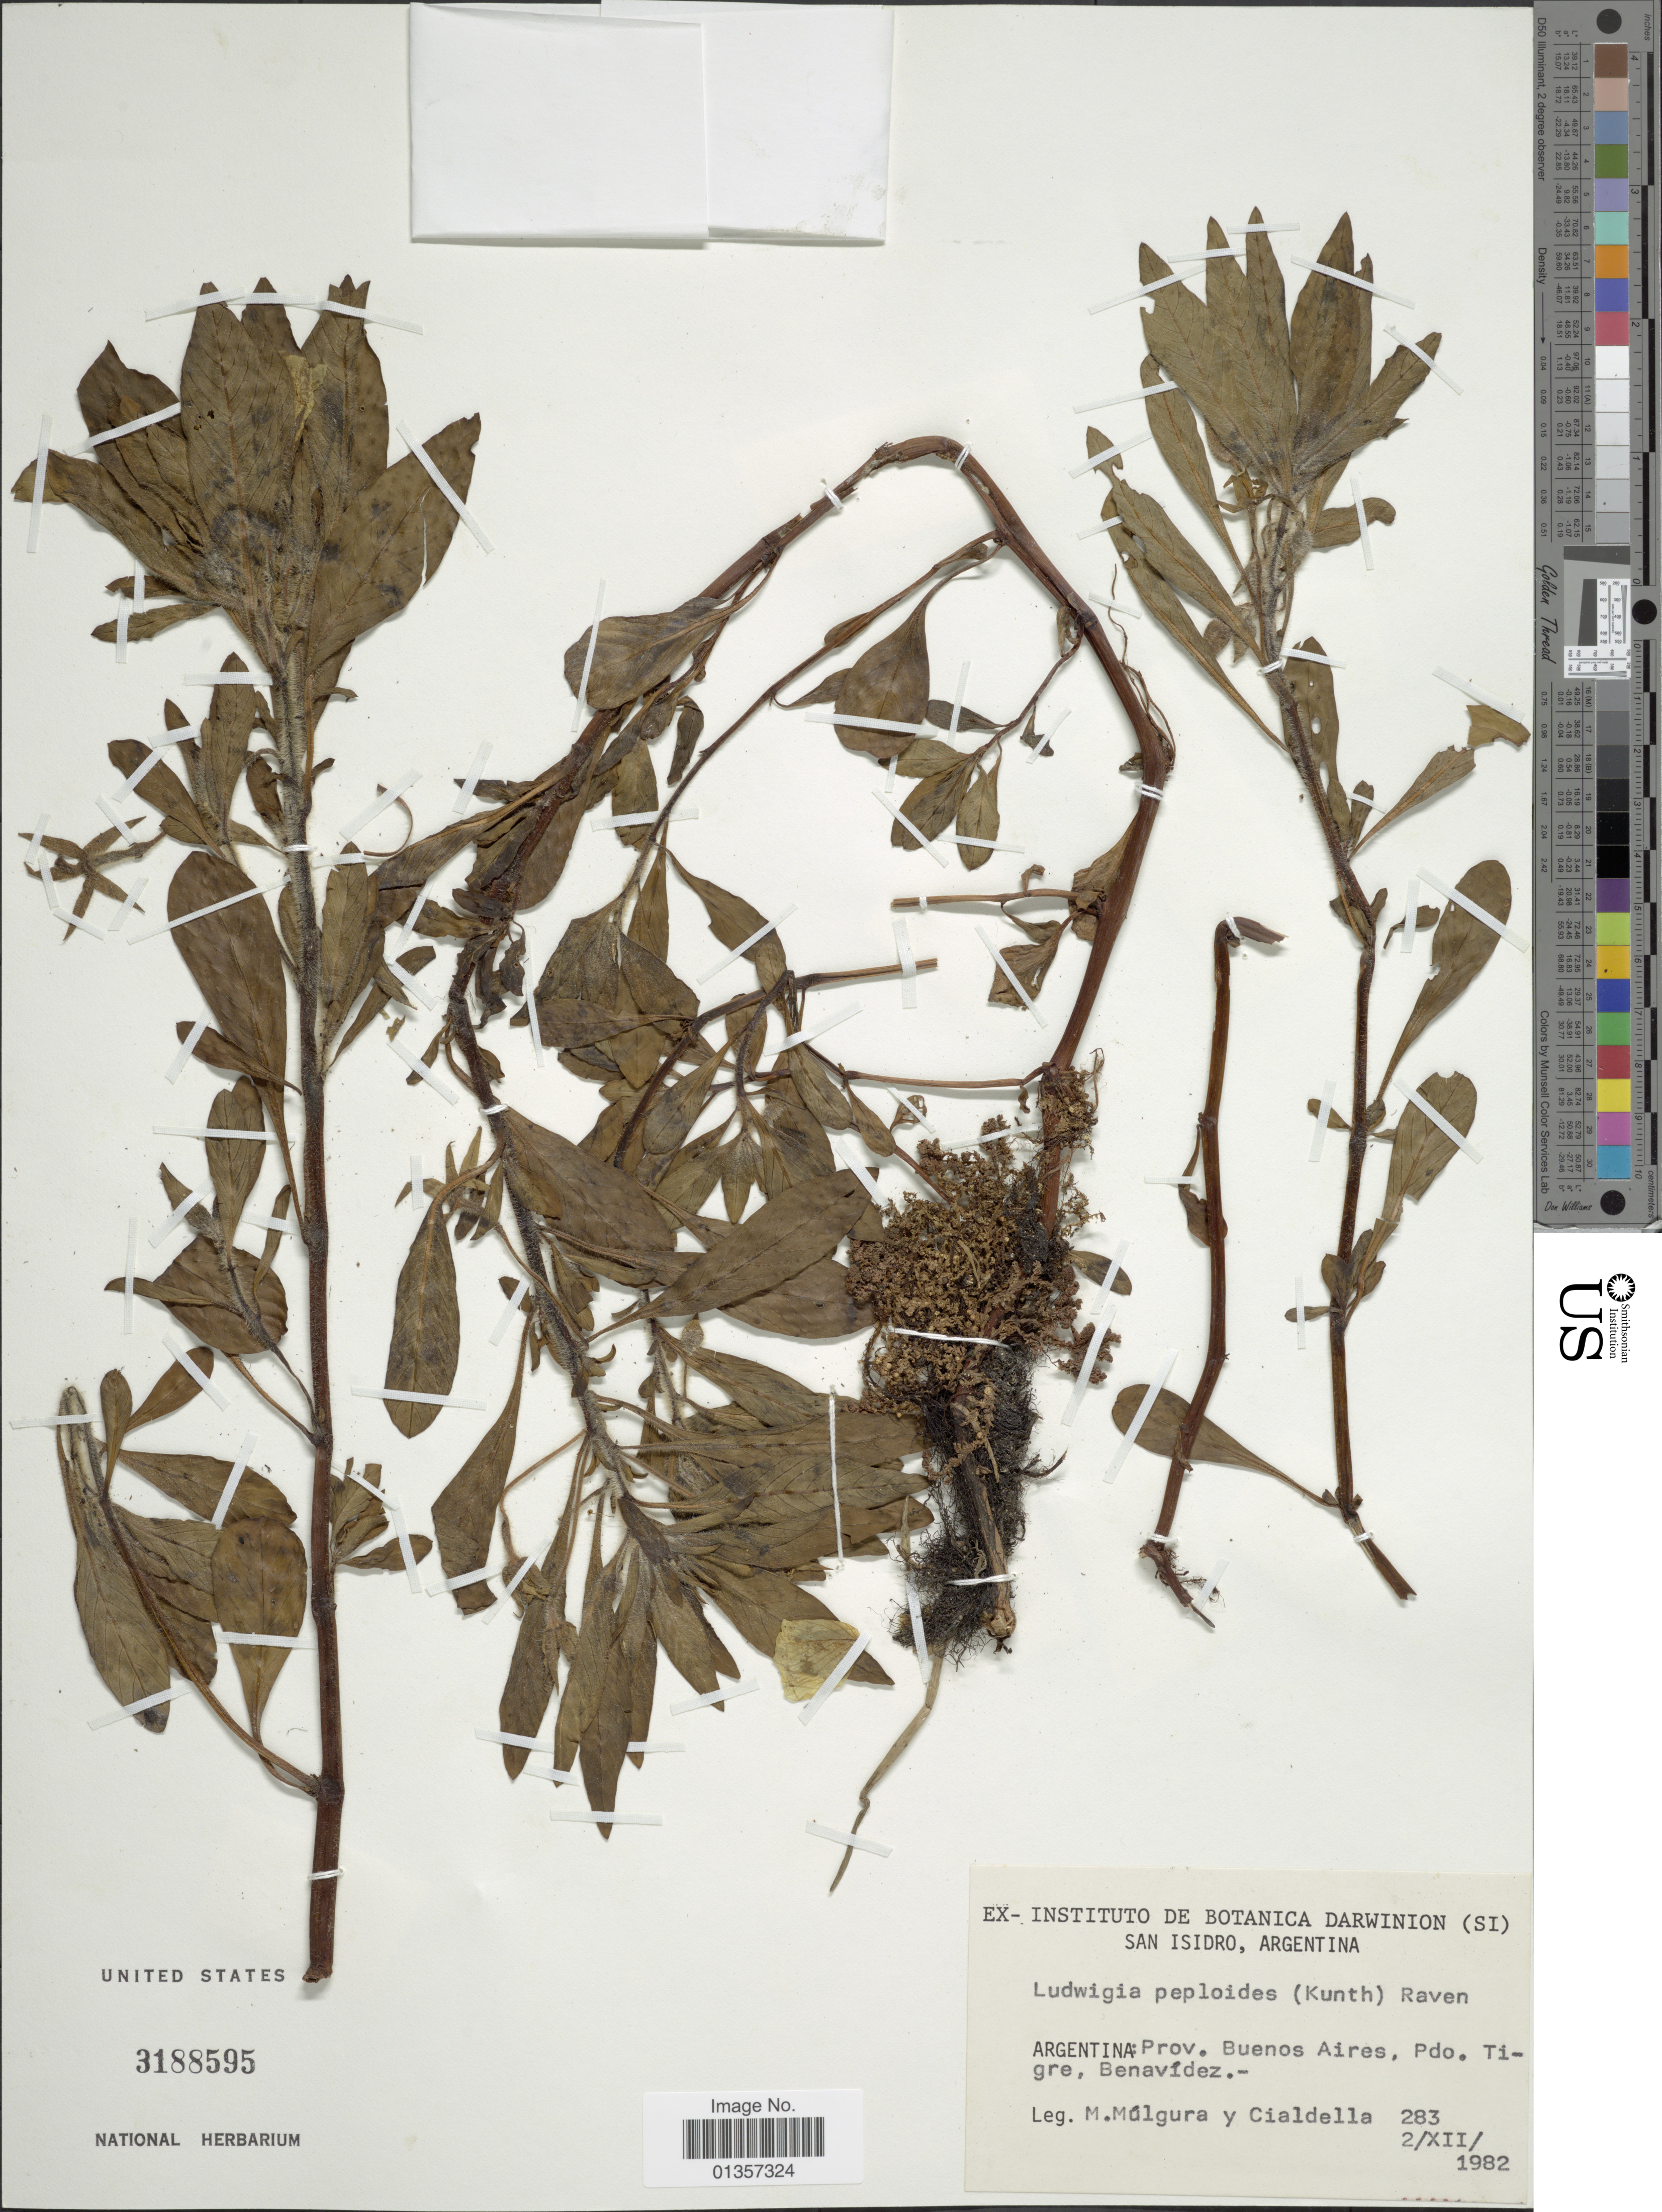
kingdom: Plantae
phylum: Tracheophyta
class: Magnoliopsida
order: Myrtales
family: Onagraceae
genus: Ludwigia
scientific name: Ludwigia peploides subsp. peploides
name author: (Kunth) P.H. Raven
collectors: M. Múlgura & Cialdella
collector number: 283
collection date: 1982-12-02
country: Argentina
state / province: Buenos Aires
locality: Pdo. Tigre, Benavídez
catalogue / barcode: US 3188595